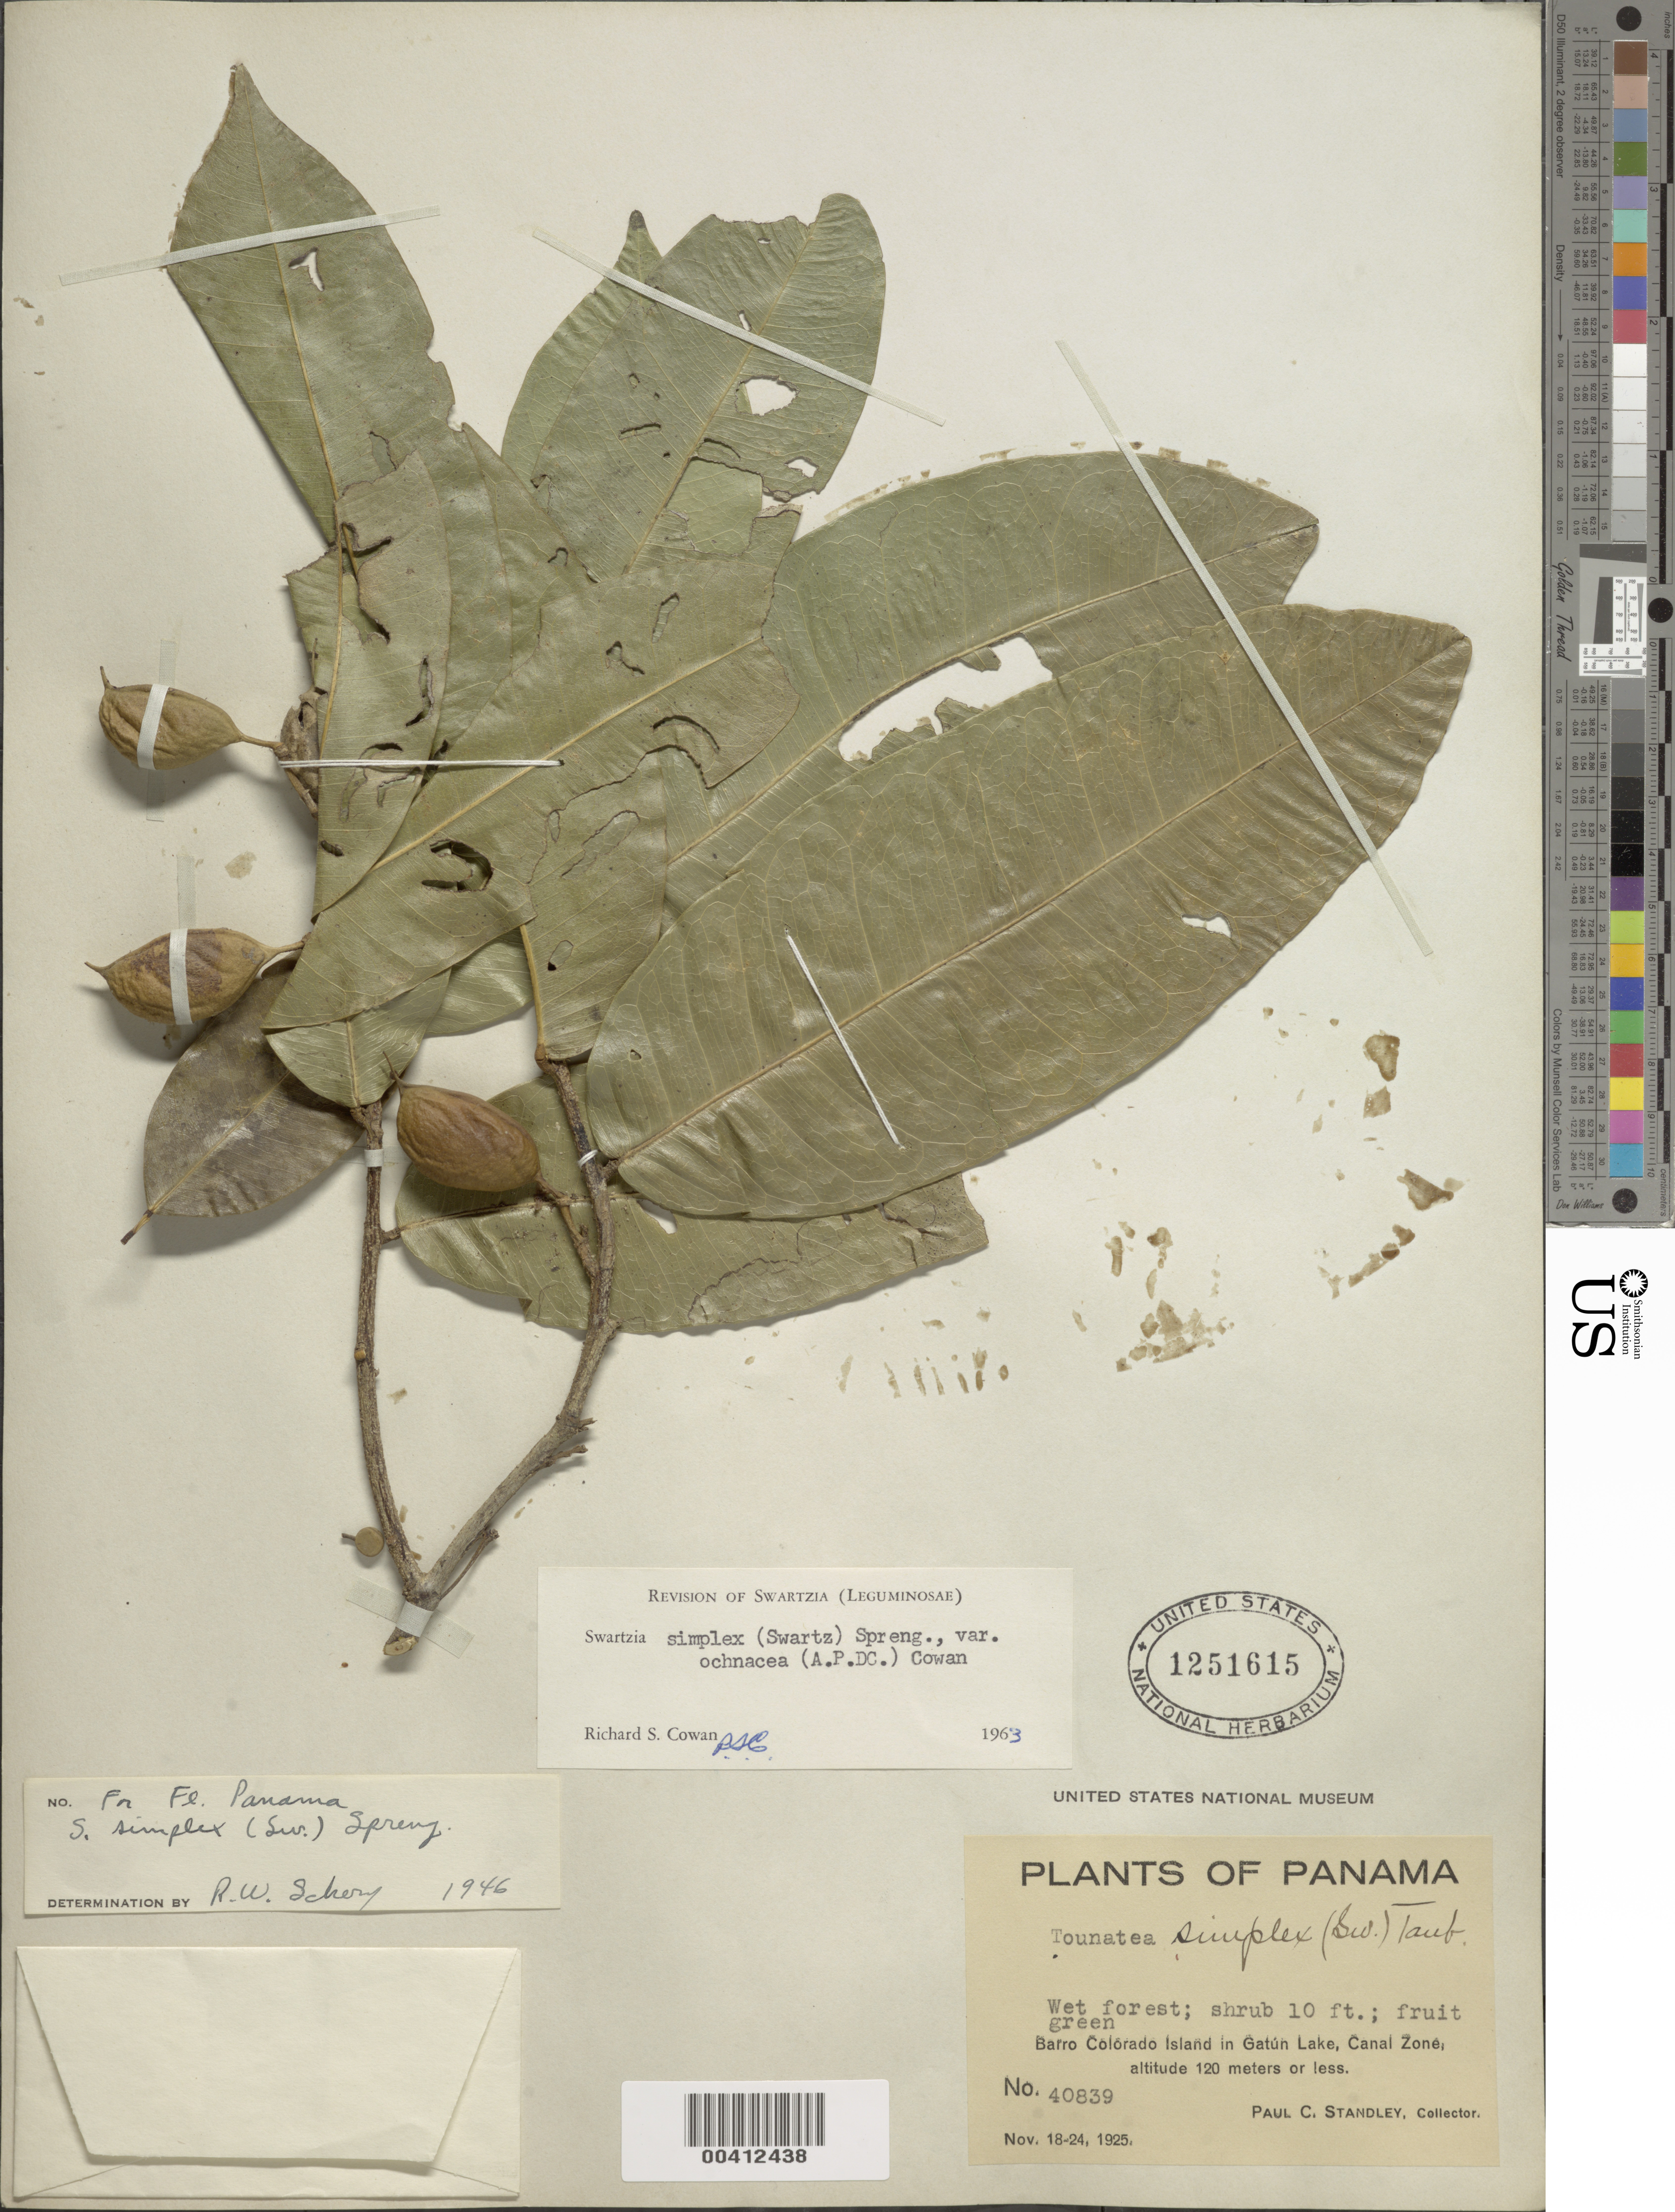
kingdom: Plantae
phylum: Tracheophyta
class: Magnoliopsida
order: Fabales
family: Fabaceae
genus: Swartzia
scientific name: Swartzia simplex var. ochnacea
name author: (DC.) R.S. Cowan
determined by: Cowan, R. S.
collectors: P. C. Standley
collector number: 40839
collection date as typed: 15 Jan 1924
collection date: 1924-01-15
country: Panama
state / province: Panamá Oeste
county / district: Canal Zone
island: Barro Colorado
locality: Barro Colorado I.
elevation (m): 120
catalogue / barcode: US 1251615